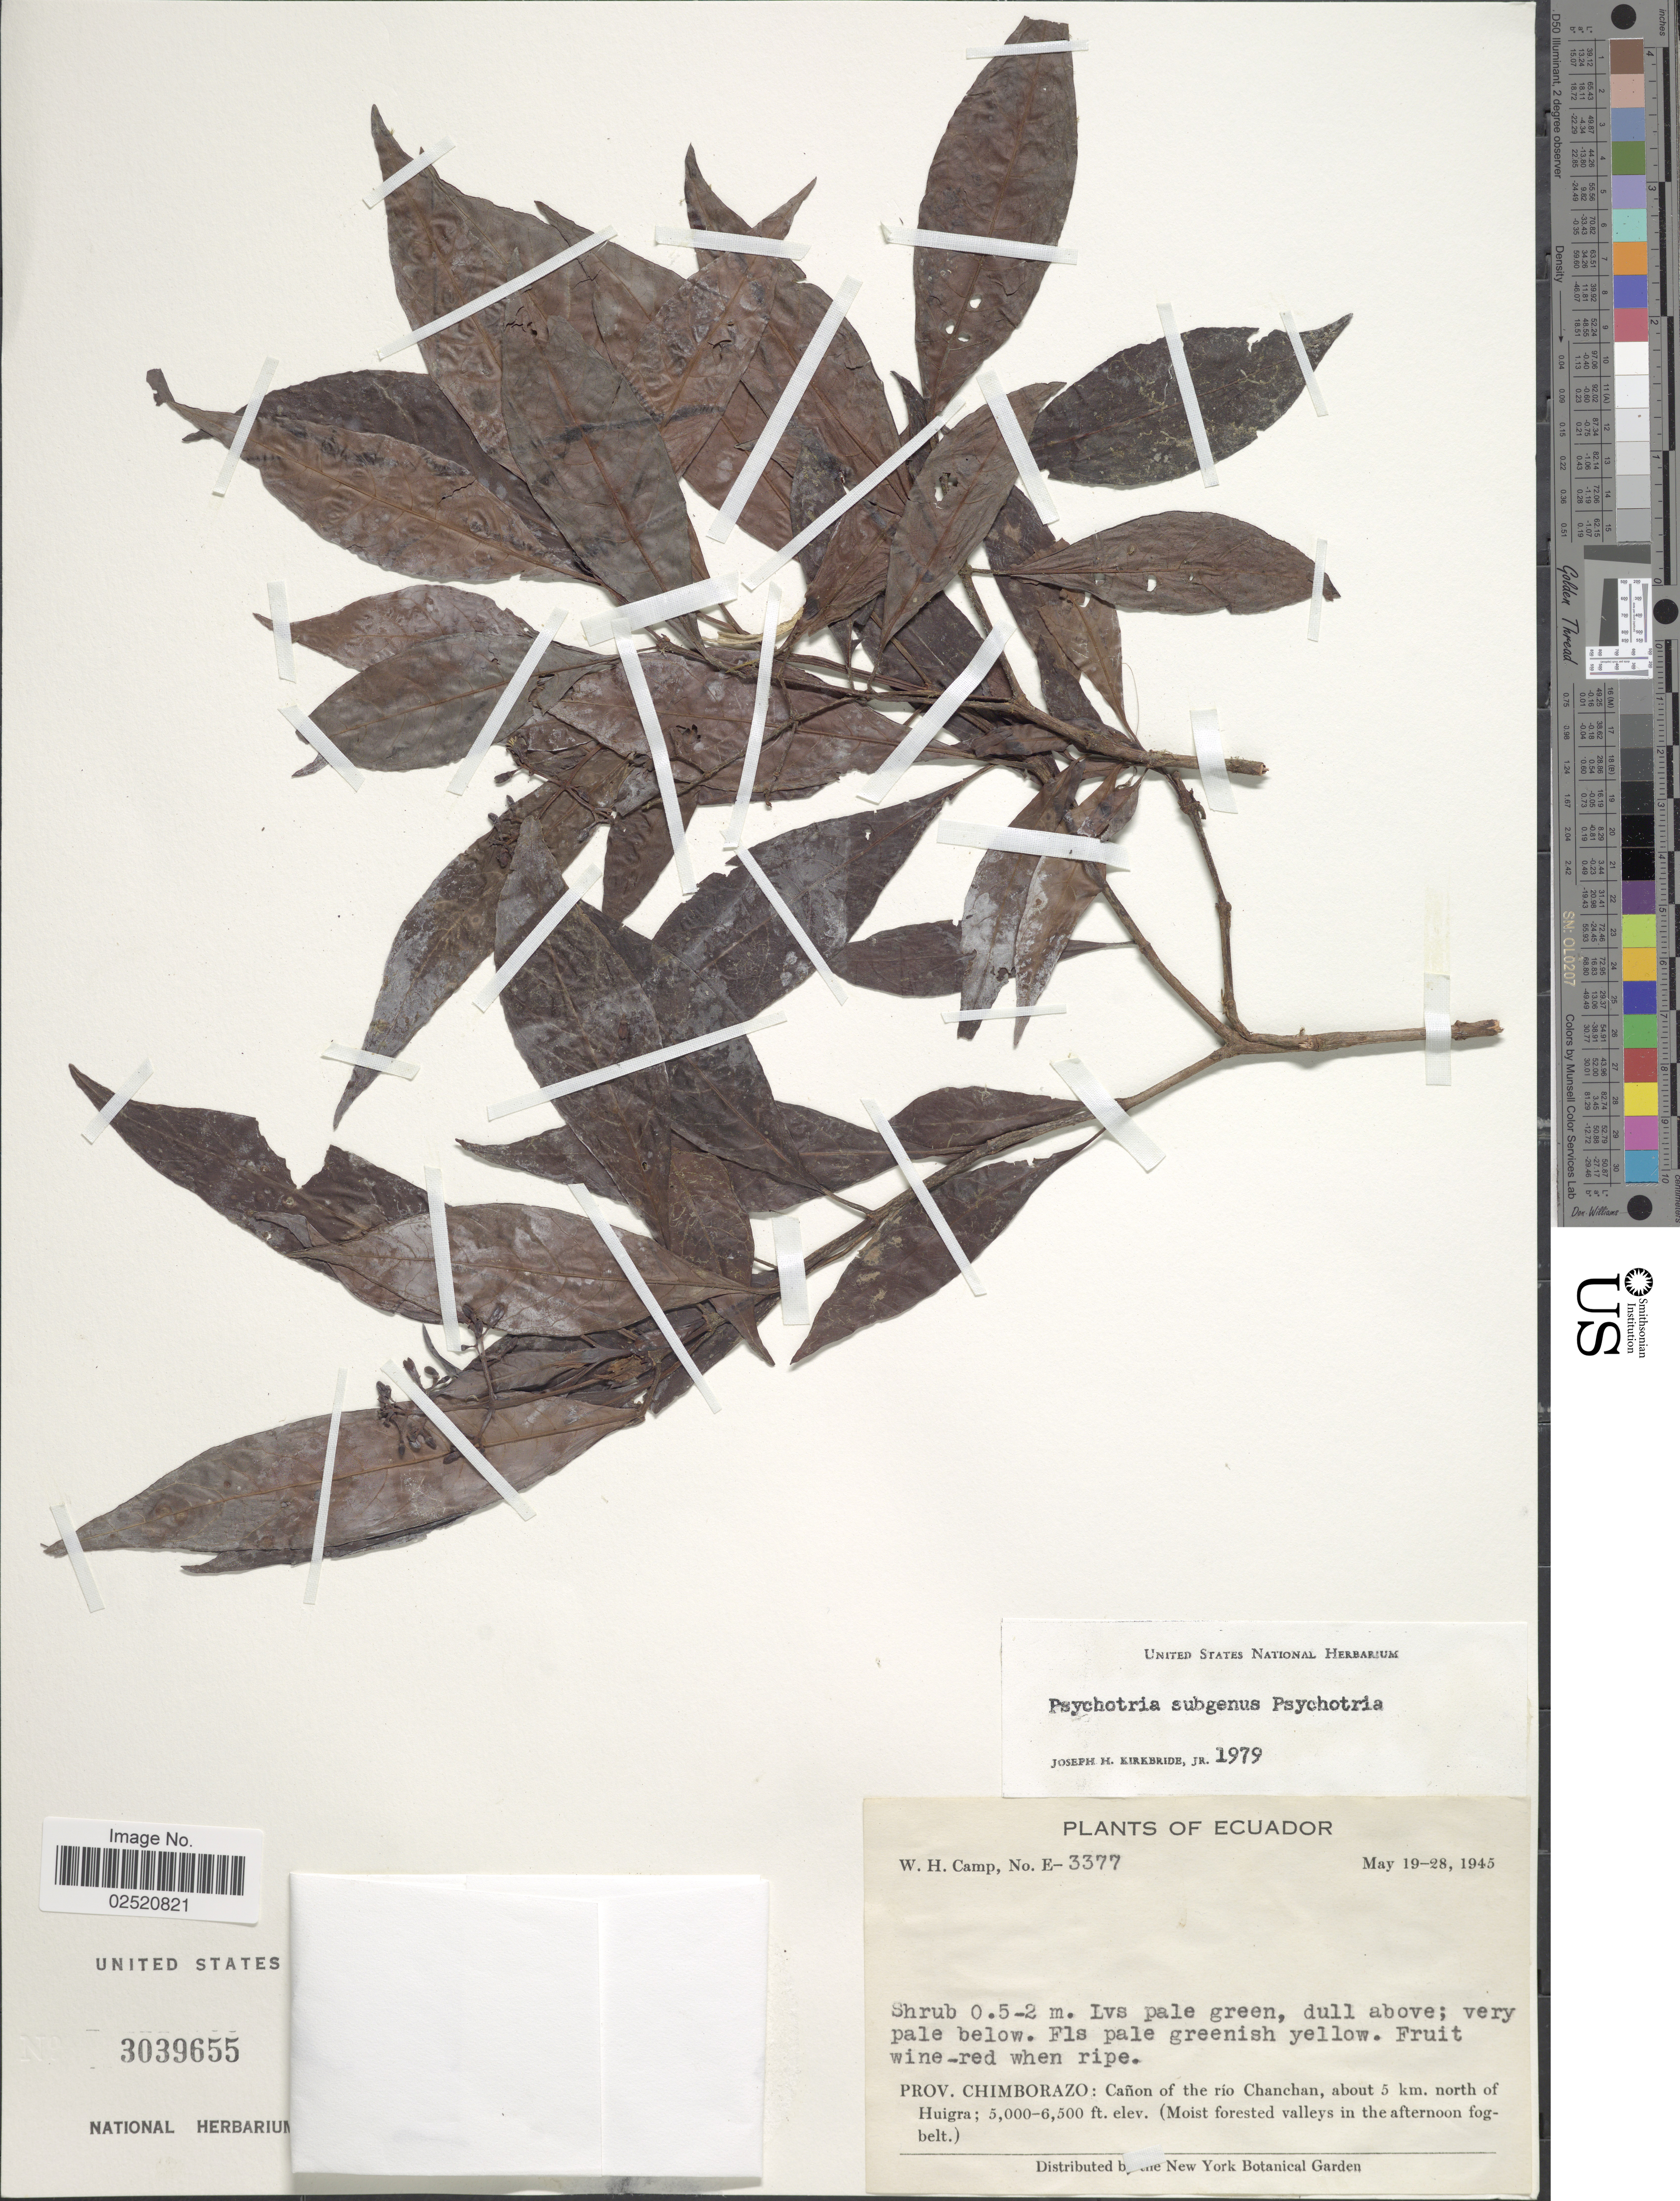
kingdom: Plantae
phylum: Tracheophyta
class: Magnoliopsida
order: Gentianales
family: Rubiaceae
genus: Psychotria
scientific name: Psychotria sp.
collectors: W. H. Camp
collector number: E-3377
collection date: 1945-05-19/1945-05-28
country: Ecuador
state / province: Chimborazo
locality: Canon of the rio Chanchan, about 5 km. north of Huigra (moist forested valleys in the afternoon fogbelt)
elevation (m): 1524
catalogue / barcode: US 3039655